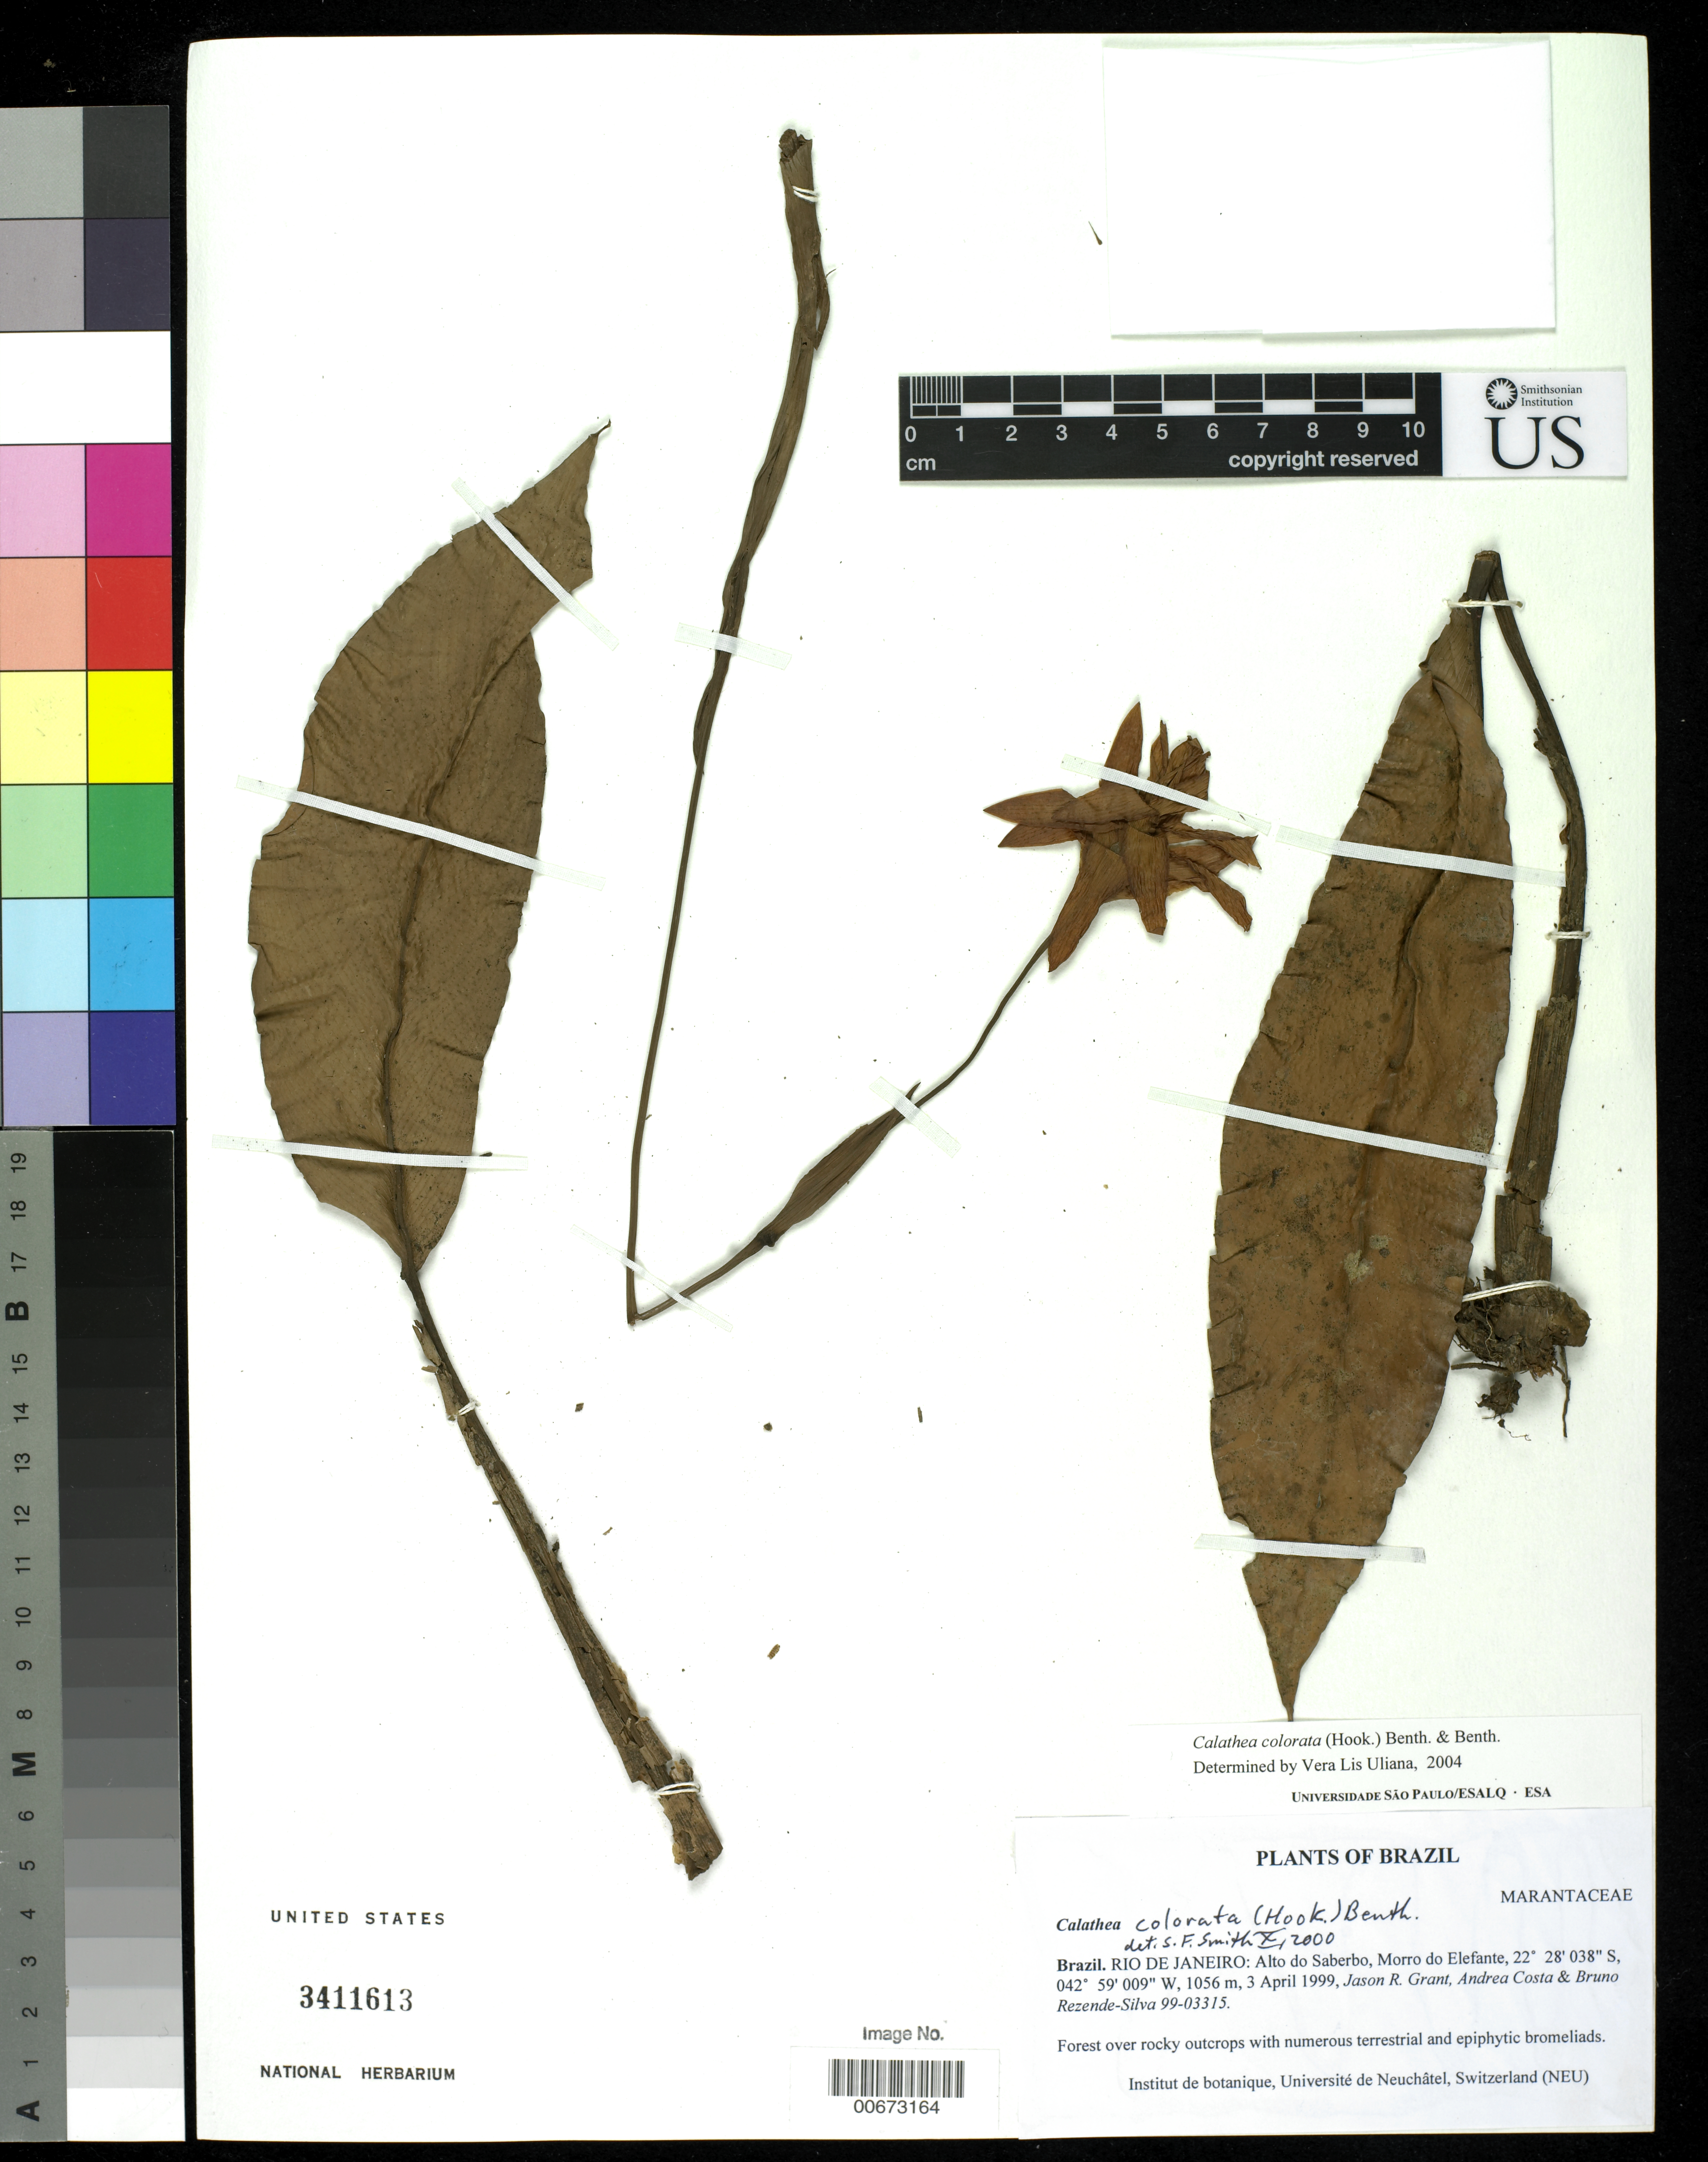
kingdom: Plantae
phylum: Tracheophyta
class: Liliopsida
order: Zingiberales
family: Marantaceae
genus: Goeppertia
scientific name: Goeppertia colorata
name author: (L.B. Sm. & Idrobo) Borchs. & S. Suárez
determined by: Strong, M. T., (US), Smithsonian Institution - National Museum of Natural History (UNITED STATES)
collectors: J. R. Grant, A. Costa & B. Rezende-Silva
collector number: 99-03315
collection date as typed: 03 Apr 1999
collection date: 1999-04-03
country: Brazil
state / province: Rio de Janeiro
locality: Alro do Saberbo, Morro do Elefante.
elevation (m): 1056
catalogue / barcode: US 3411613